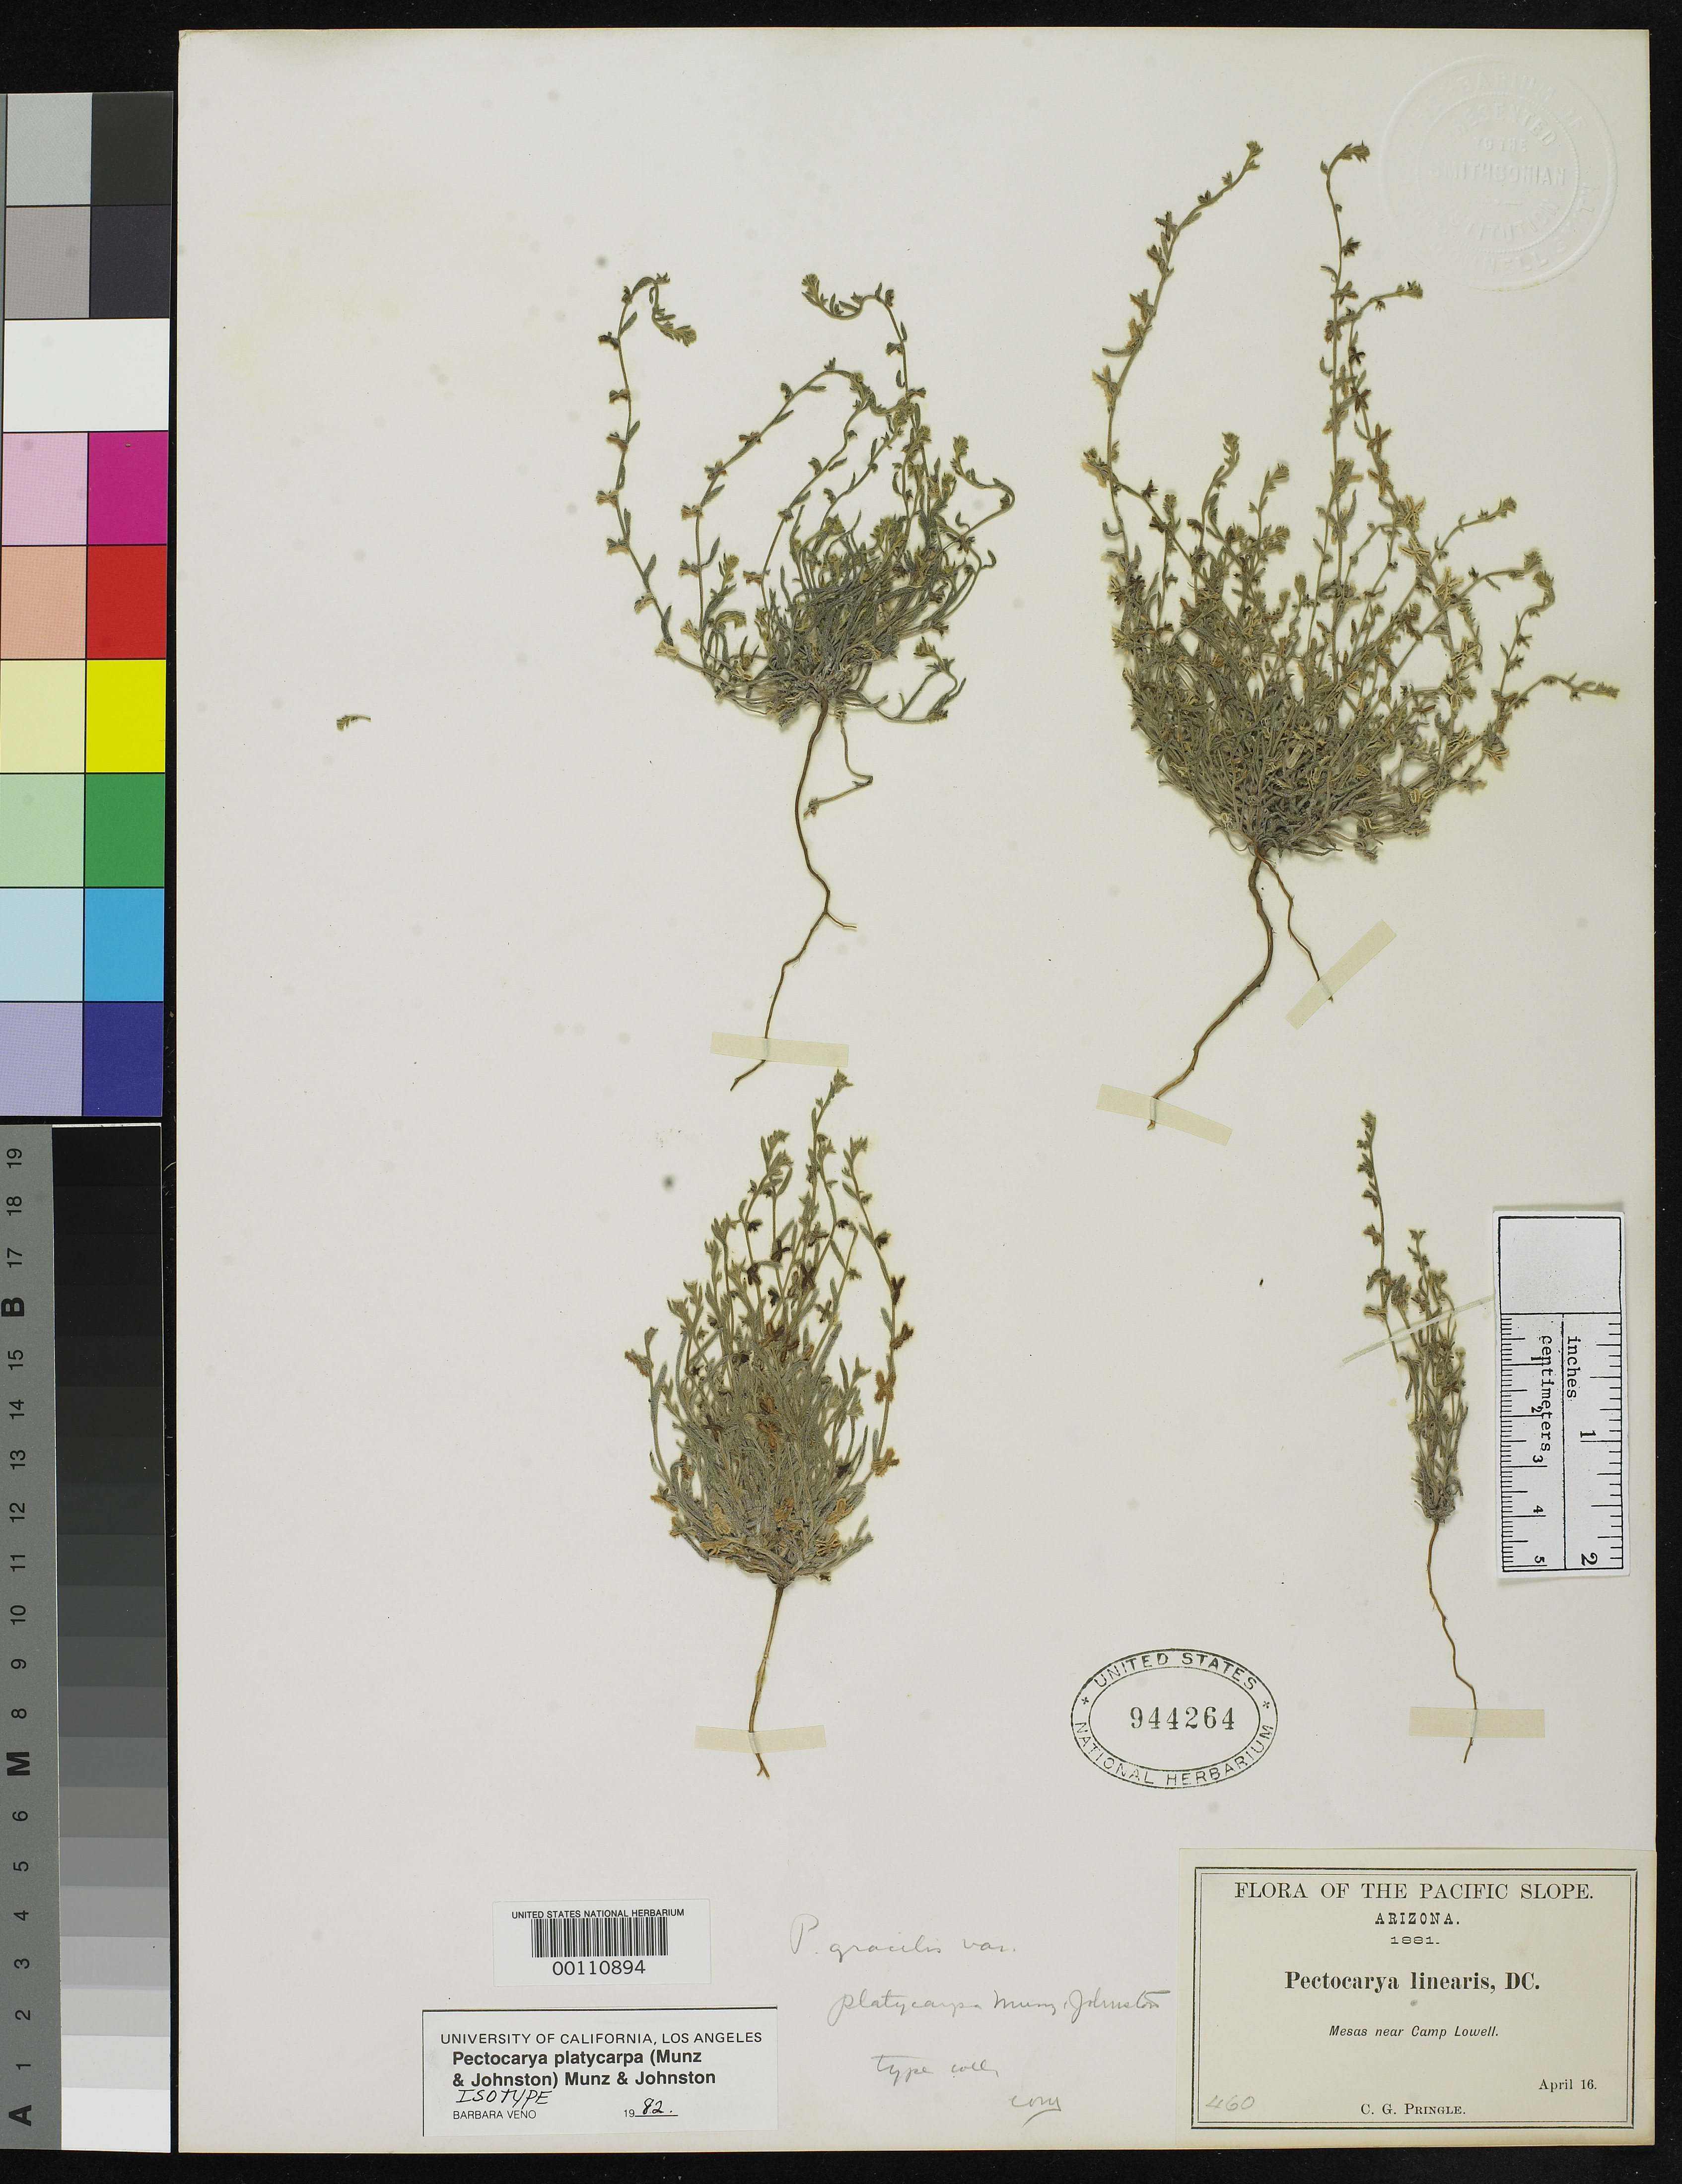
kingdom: Plantae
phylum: Tracheophyta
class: Magnoliopsida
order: Boraginales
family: Boraginaceae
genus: Pectocarya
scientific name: Pectocarya gracilis var. platycarpa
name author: Munz & I.M. Johnst.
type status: Isotype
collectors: C. G. Pringle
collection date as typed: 16 Apr 1881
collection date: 1881-04-16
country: United States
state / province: Arizona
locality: Near Camp Lowell.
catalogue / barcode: US 944264